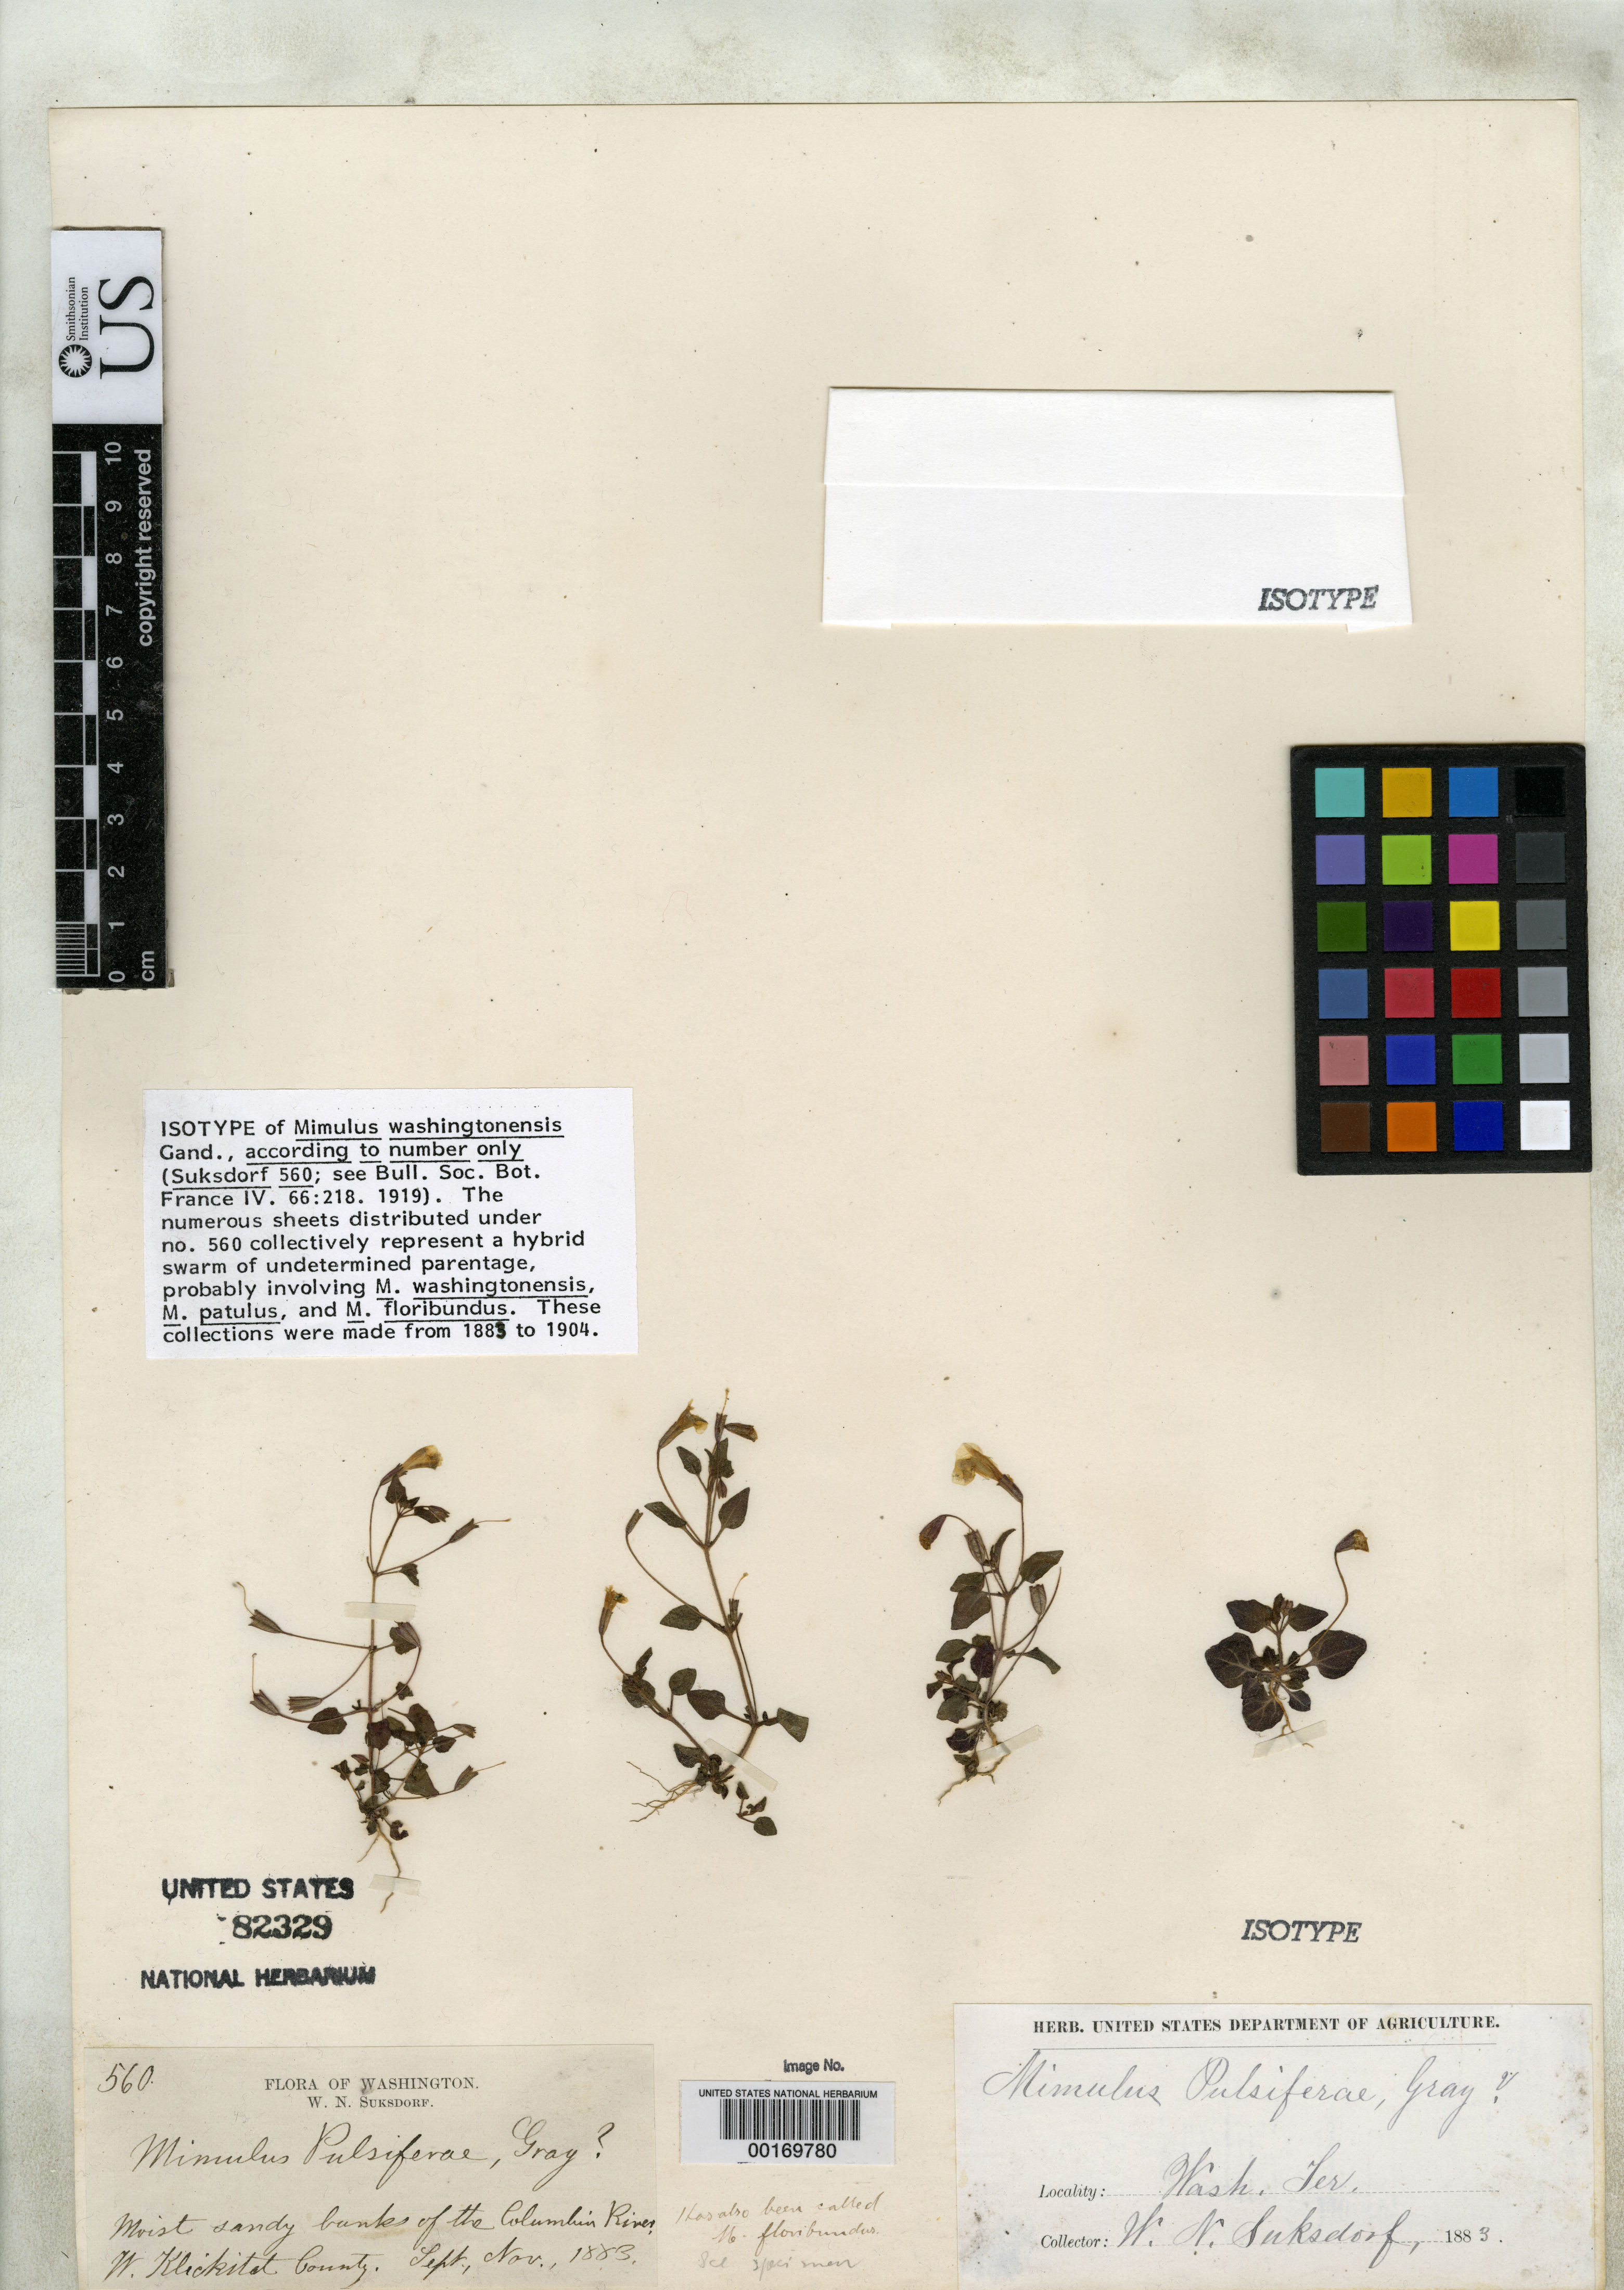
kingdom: Plantae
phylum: Tracheophyta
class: Magnoliopsida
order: Lamiales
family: Phrymaceae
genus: Mimulus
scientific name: Mimulus washingtonensis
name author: Gand.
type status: Isotype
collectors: W. N. Suksdorf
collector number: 560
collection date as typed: Sep 1883 to -- Nov 1883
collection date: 1883-09/1883-11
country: United States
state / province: Washington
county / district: Klickitat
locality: Banks of Colombia River.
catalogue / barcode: US 82329